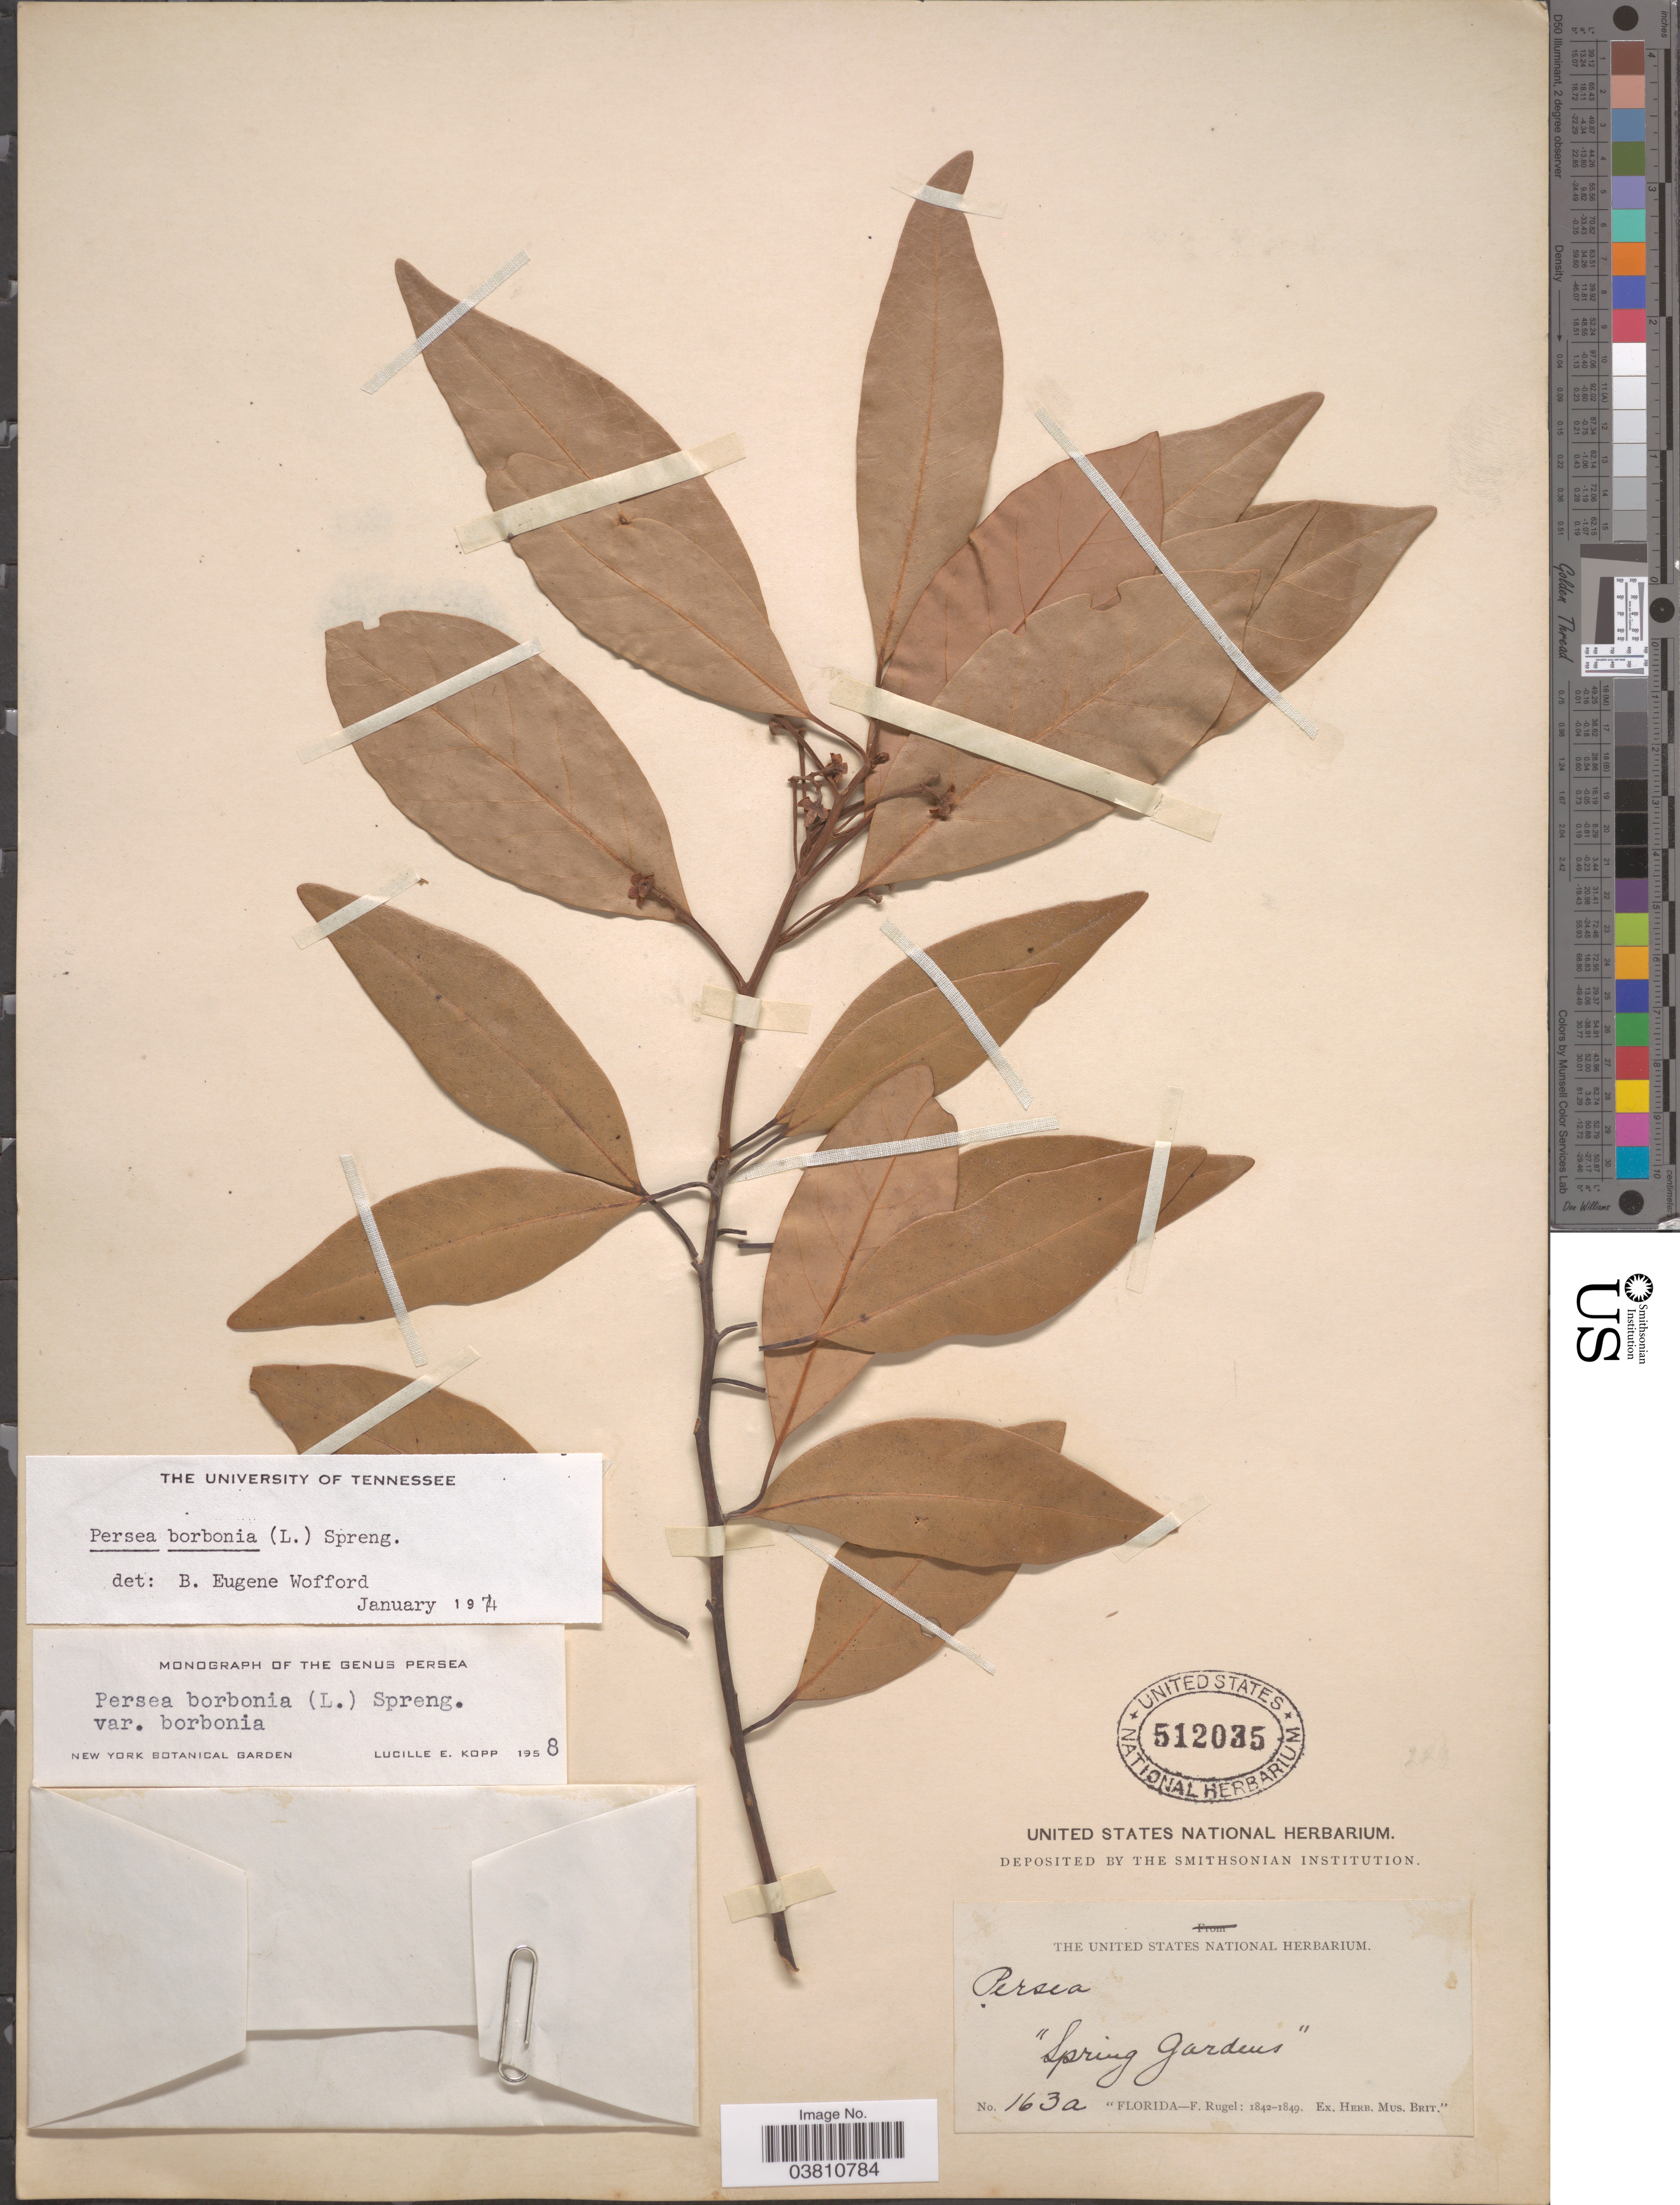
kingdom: Plantae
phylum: Tracheophyta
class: Magnoliopsida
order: Laurales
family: Lauraceae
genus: Persea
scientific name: Persea borbonia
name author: (L.) Spreng.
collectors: F. Rugel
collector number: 163a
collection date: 1842/1849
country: United States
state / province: Florida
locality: Spring Gardens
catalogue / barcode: US 512035